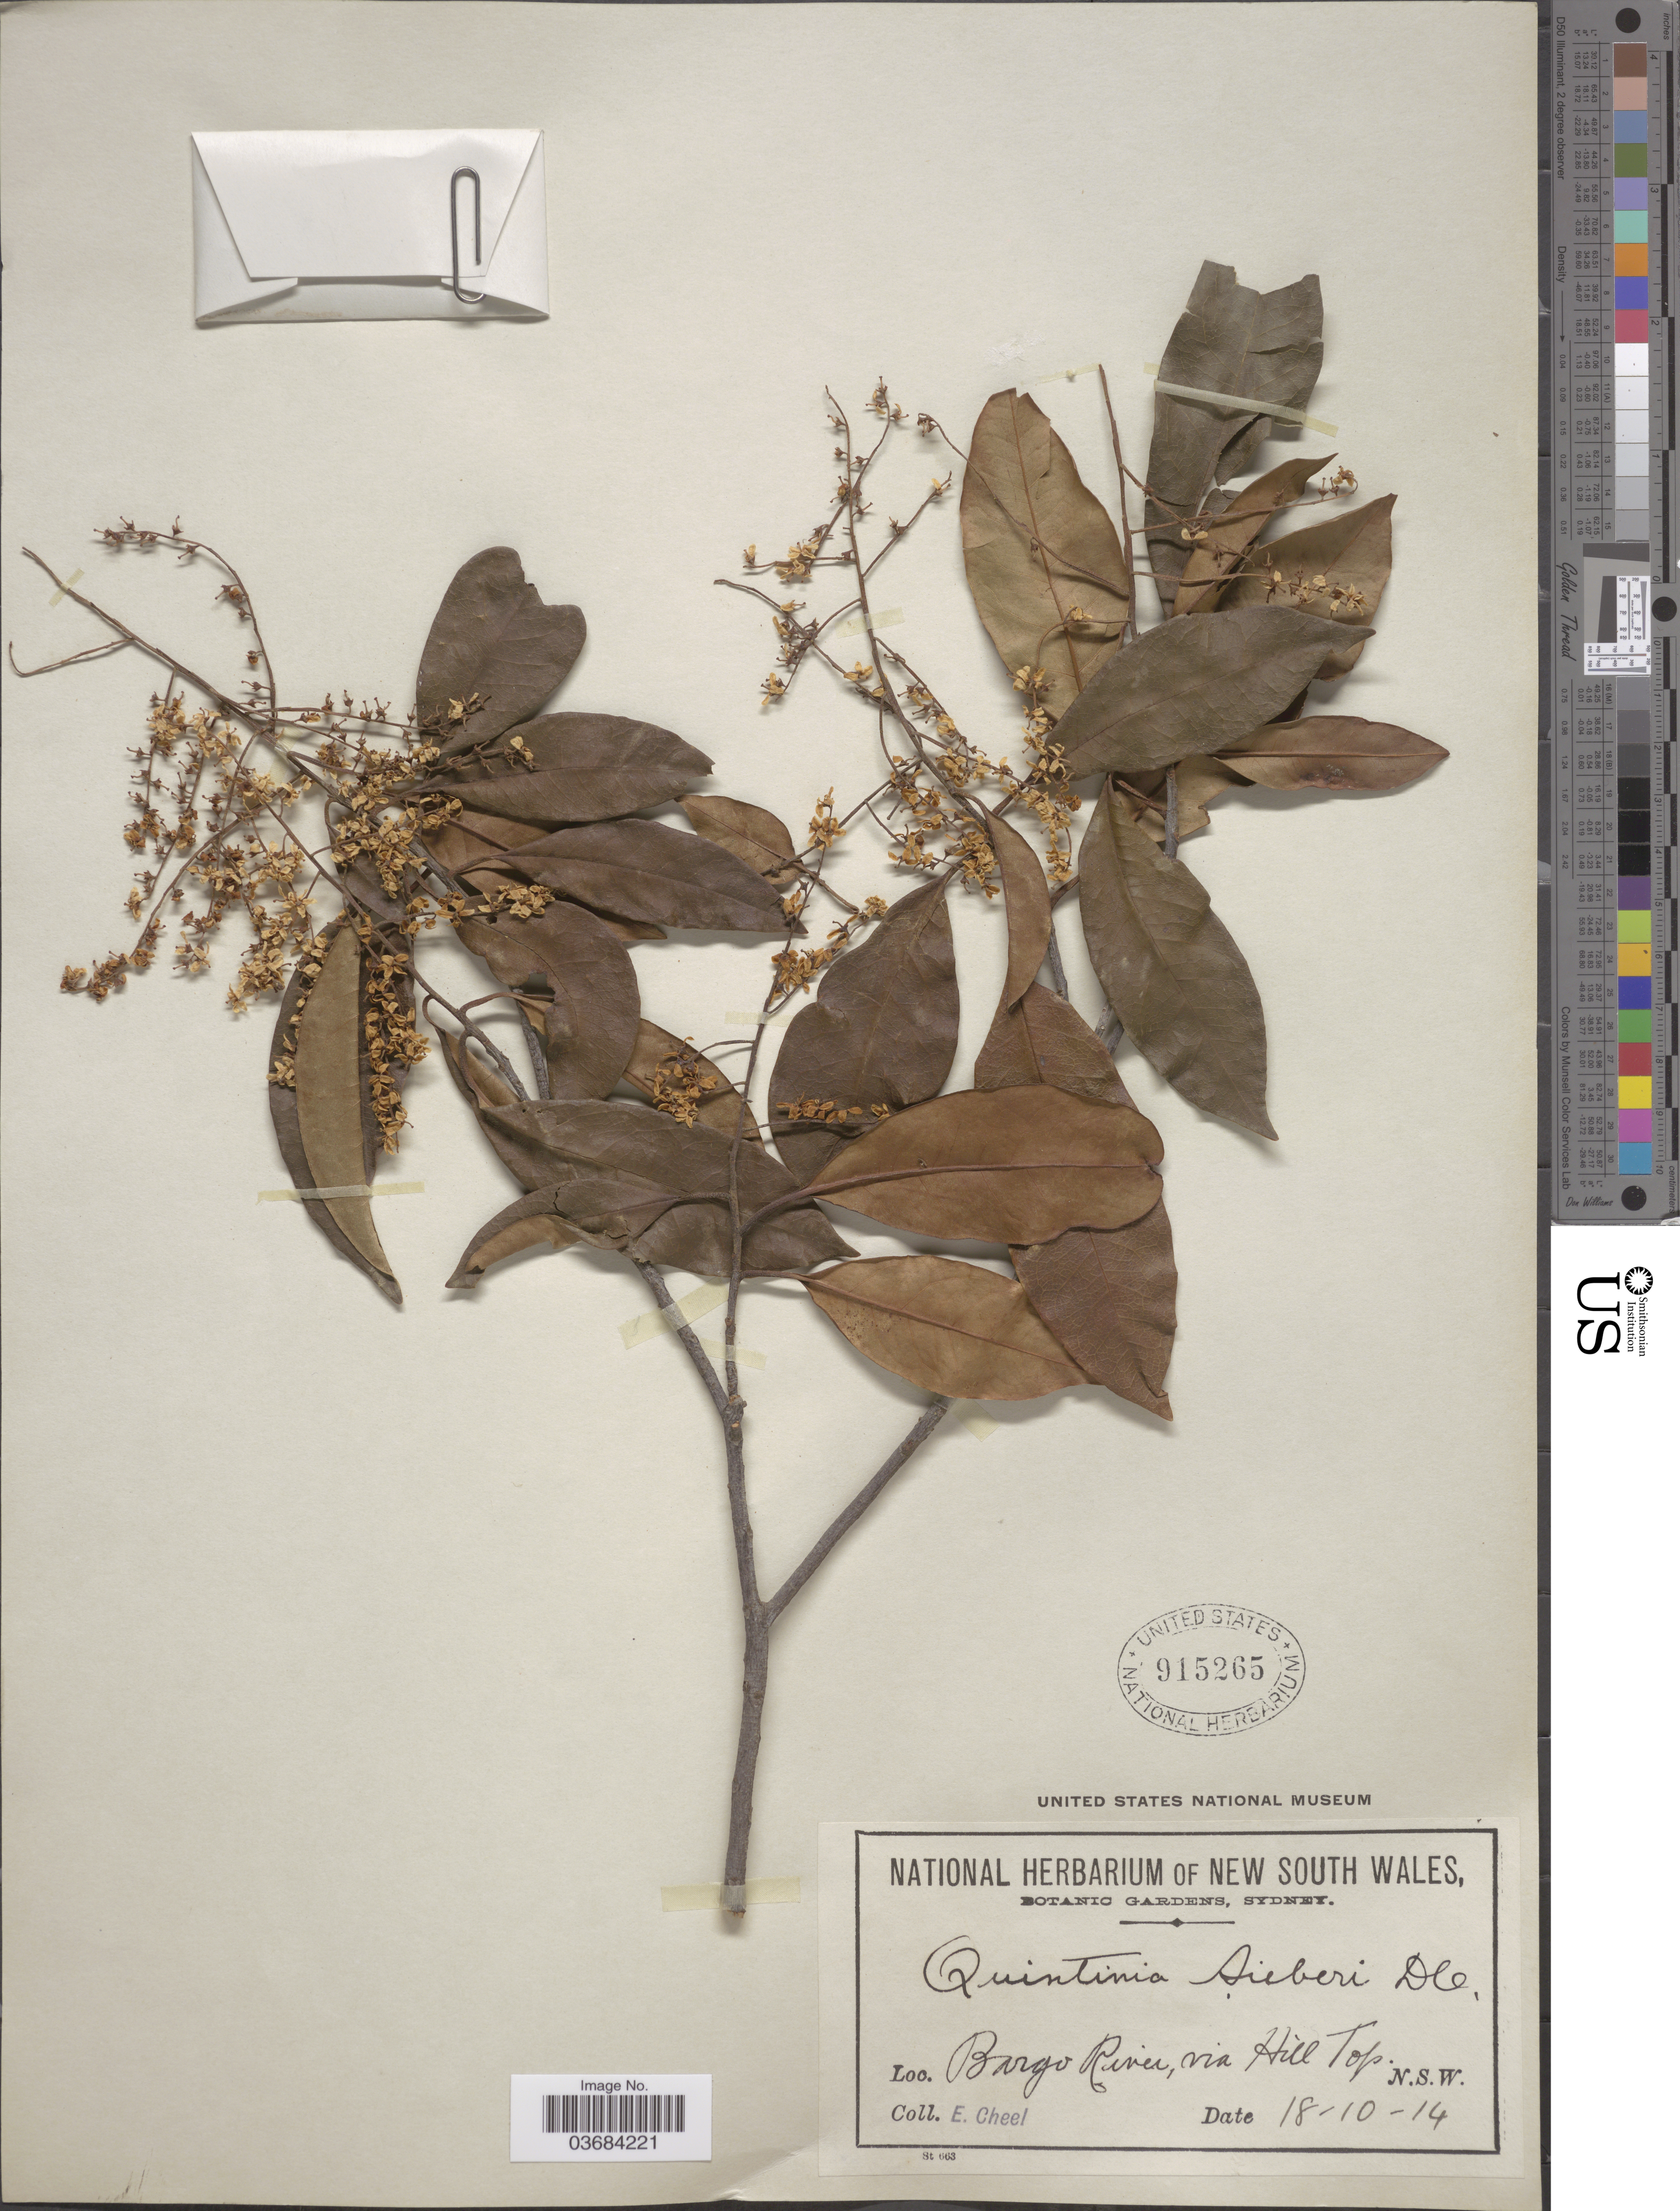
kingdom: Plantae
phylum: Tracheophyta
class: Magnoliopsida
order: Paracryphiales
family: Paracryphiaceae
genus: Quintinia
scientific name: Quintinia sieberi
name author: A. DC.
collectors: E. Cheel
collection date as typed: Transcribed d/m/y: 18/10/14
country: Australia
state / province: New South Wales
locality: Bargo River, via Hill Top.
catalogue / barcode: US 915265